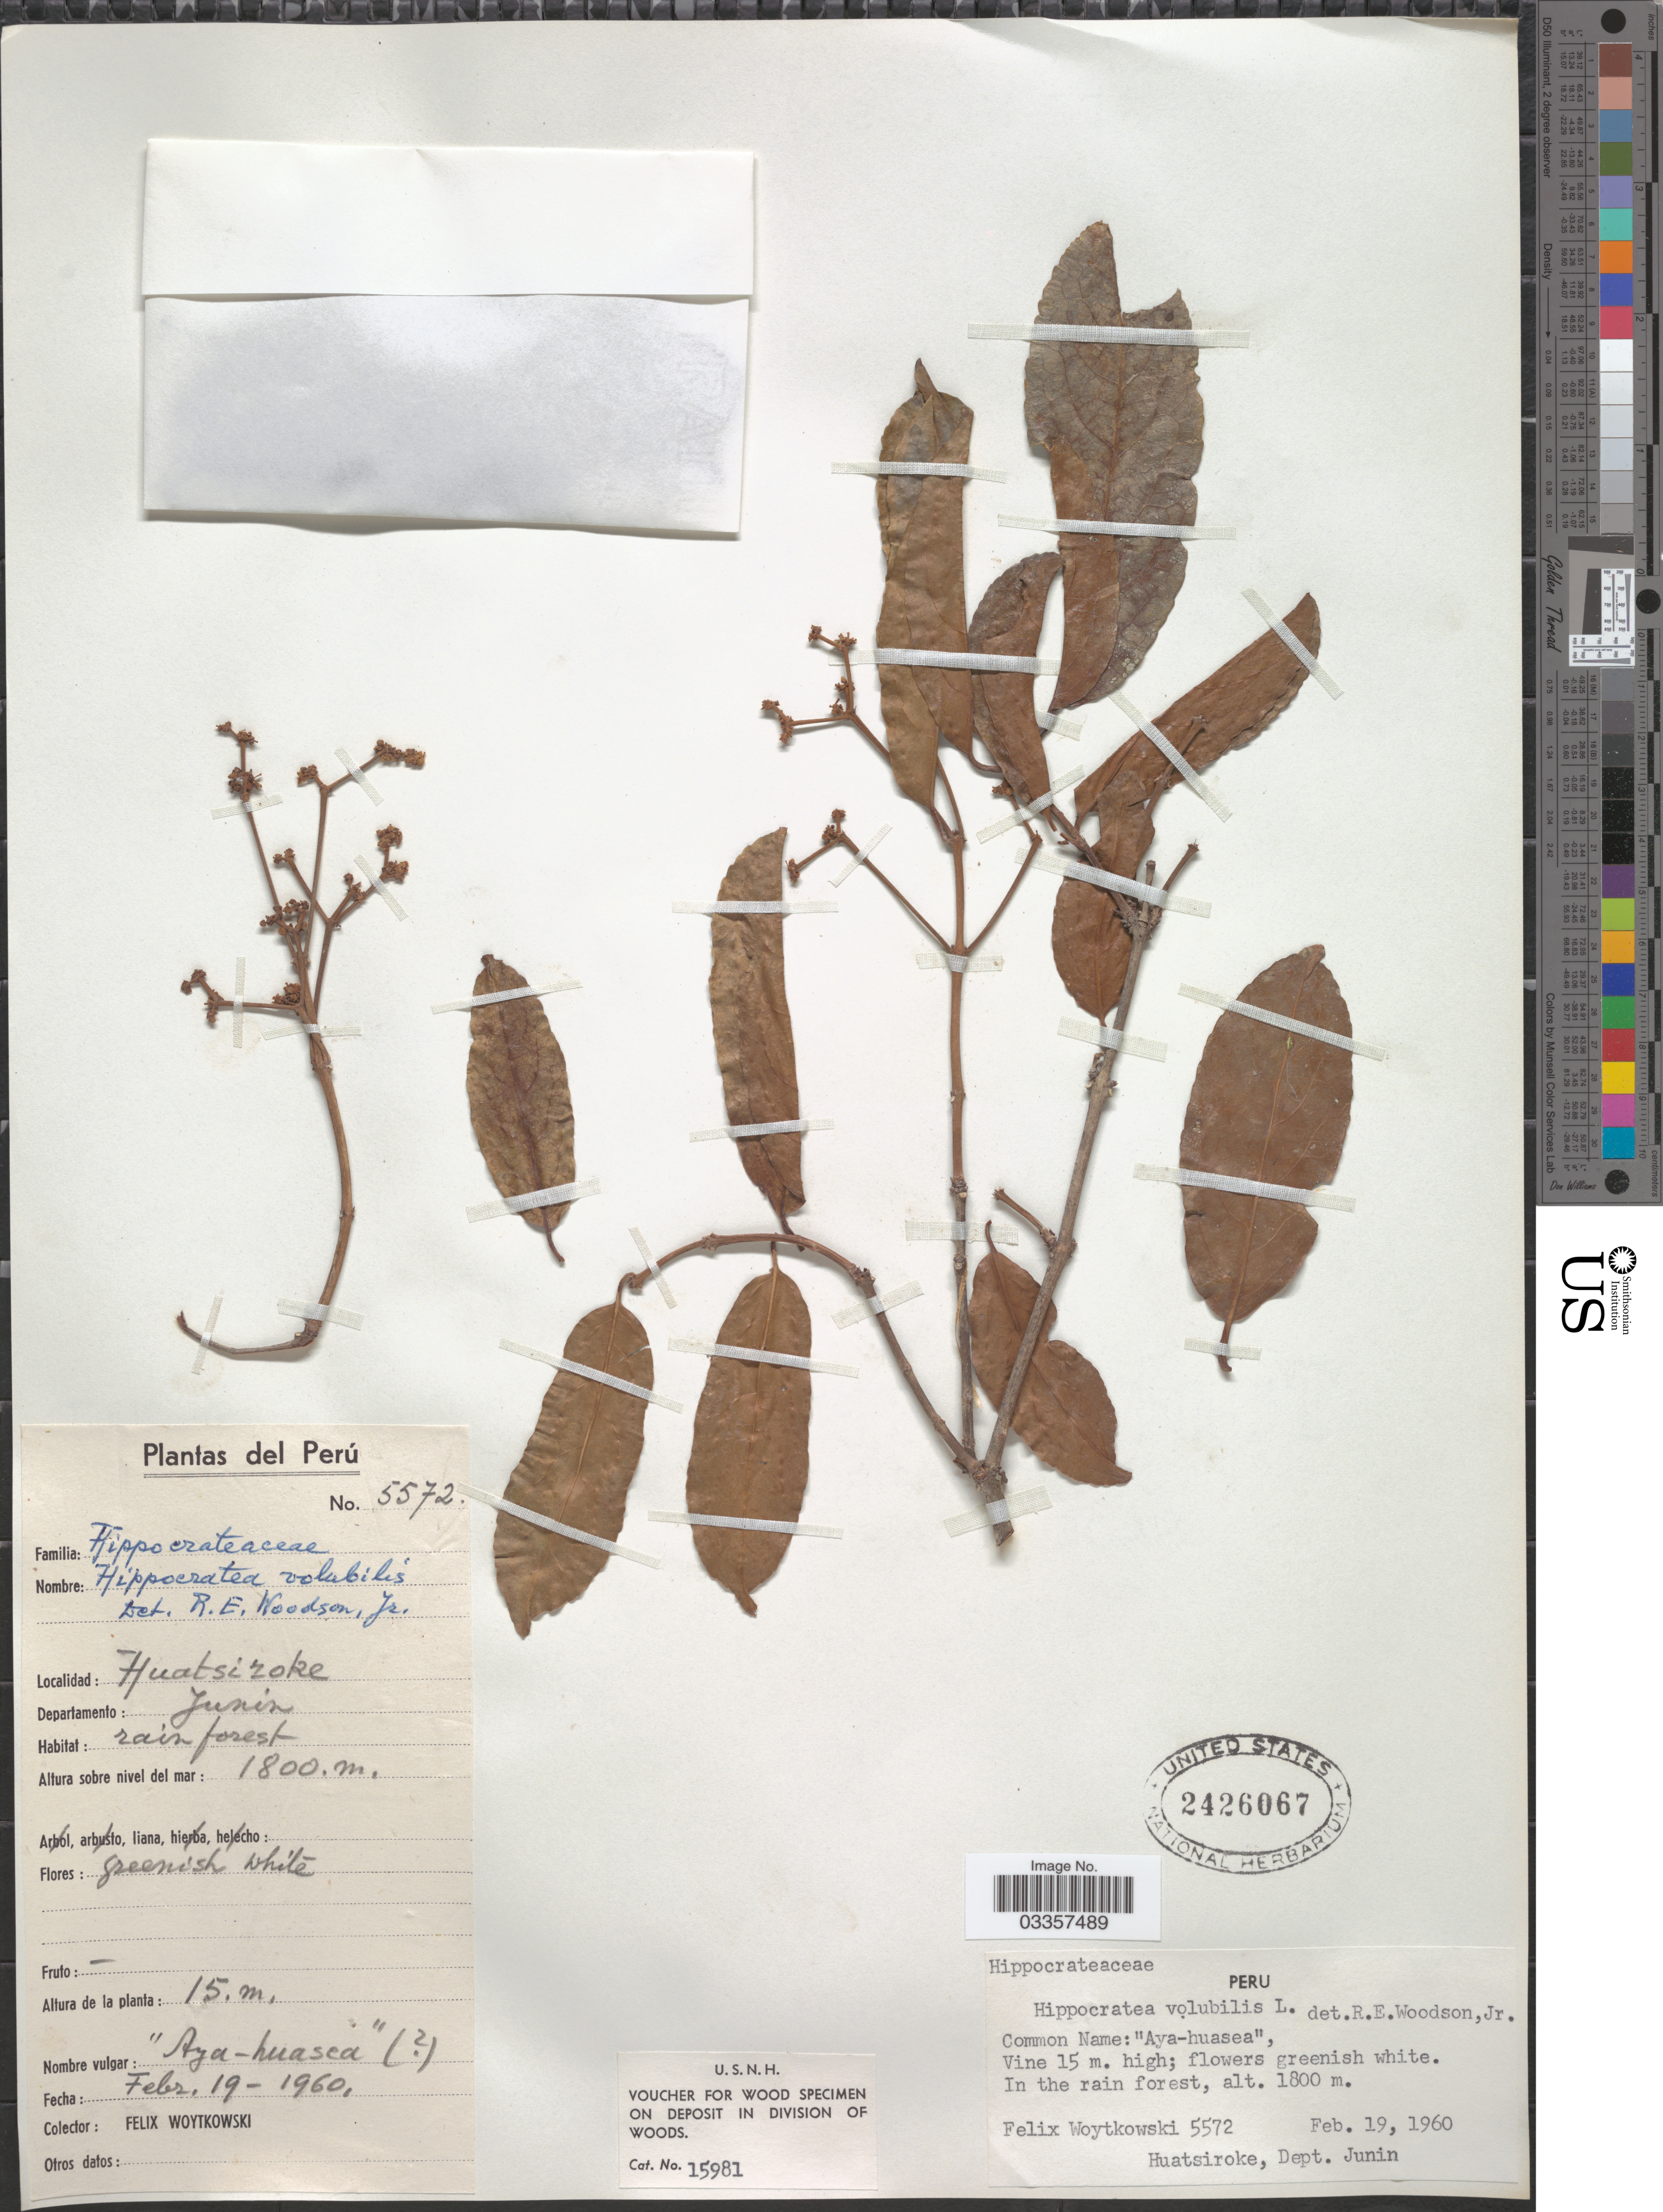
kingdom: Plantae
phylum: Tracheophyta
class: Magnoliopsida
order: Celastrales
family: Celastraceae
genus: Hippocratea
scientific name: Hippocratea volubilis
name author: L.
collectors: F. Woytkowski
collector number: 5572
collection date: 1960-02-19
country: Peru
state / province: Junín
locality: Huatsiroke, Departamento: Junin.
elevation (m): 1800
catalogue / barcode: US 2426067